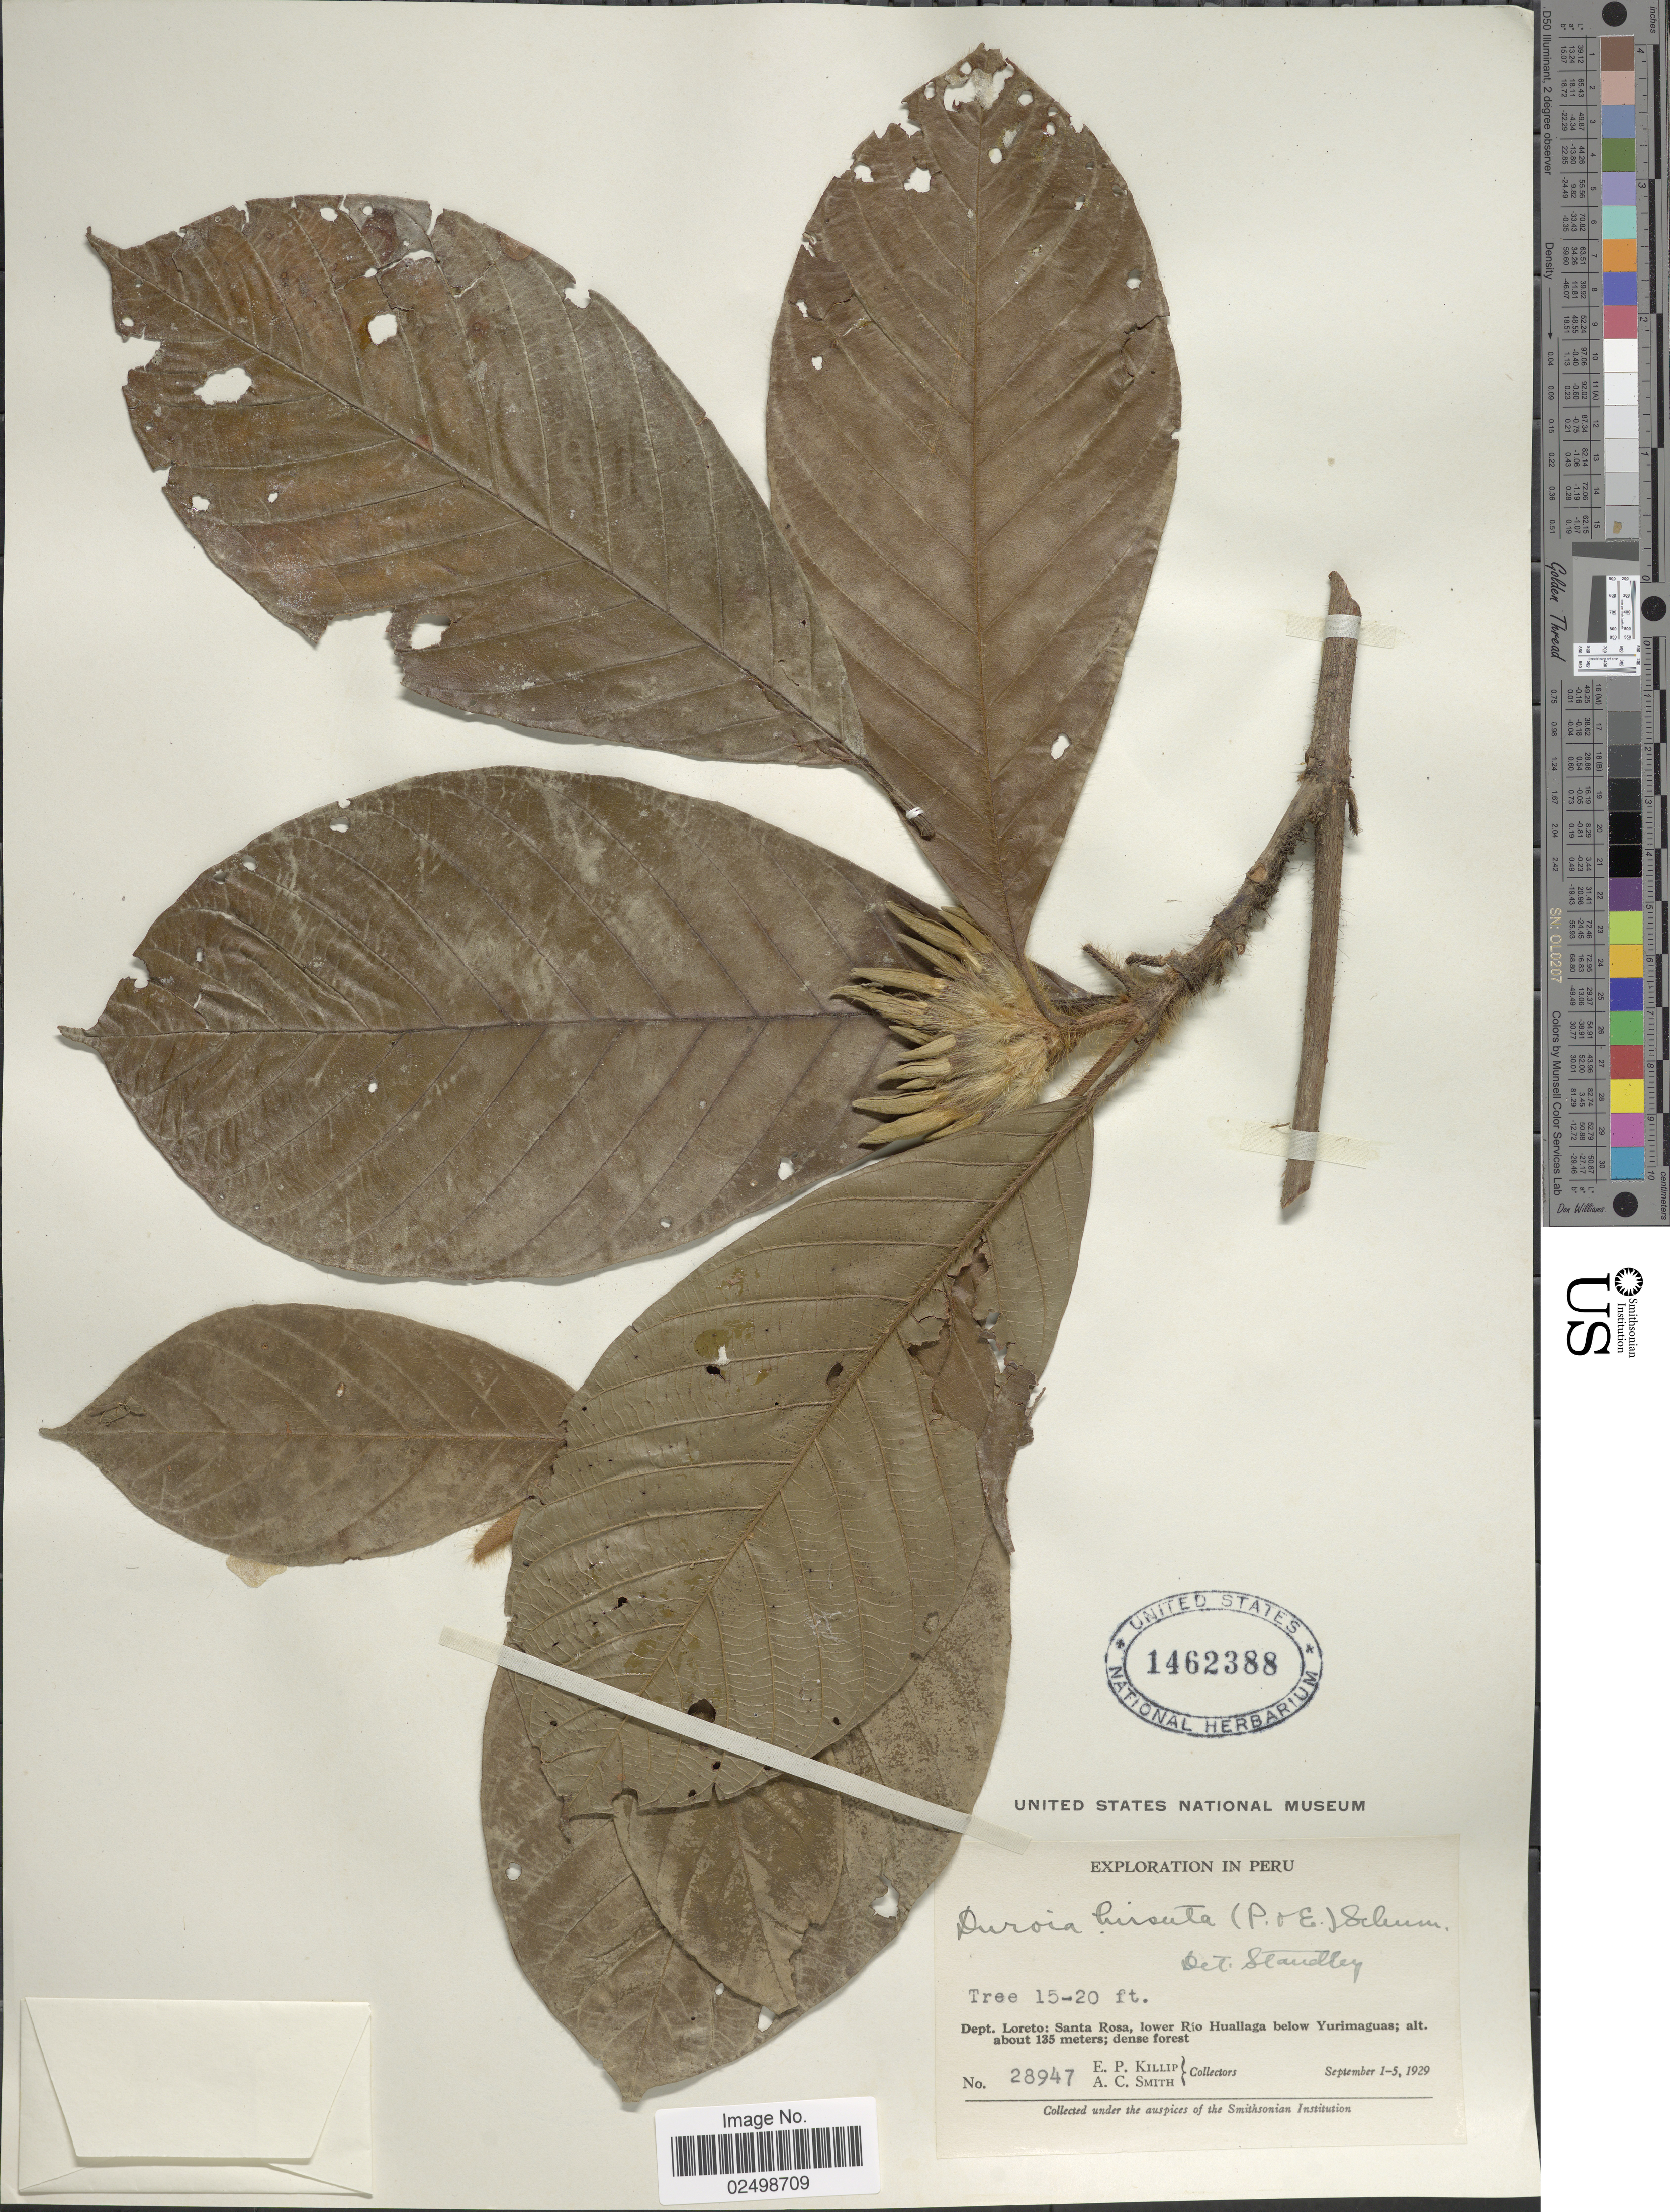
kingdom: Plantae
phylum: Tracheophyta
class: Magnoliopsida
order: Gentianales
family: Rubiaceae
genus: Duroia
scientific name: Duroia hirsuta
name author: (Poepp.) K. Schum.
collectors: E. P. Killip & A. C. Smith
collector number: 28947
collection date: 1929-09-01/1929-09-05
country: Peru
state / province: Loreto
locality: Santa Rosa, lower Rio Huallaga below Yurimaguas.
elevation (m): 135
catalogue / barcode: US 1462388